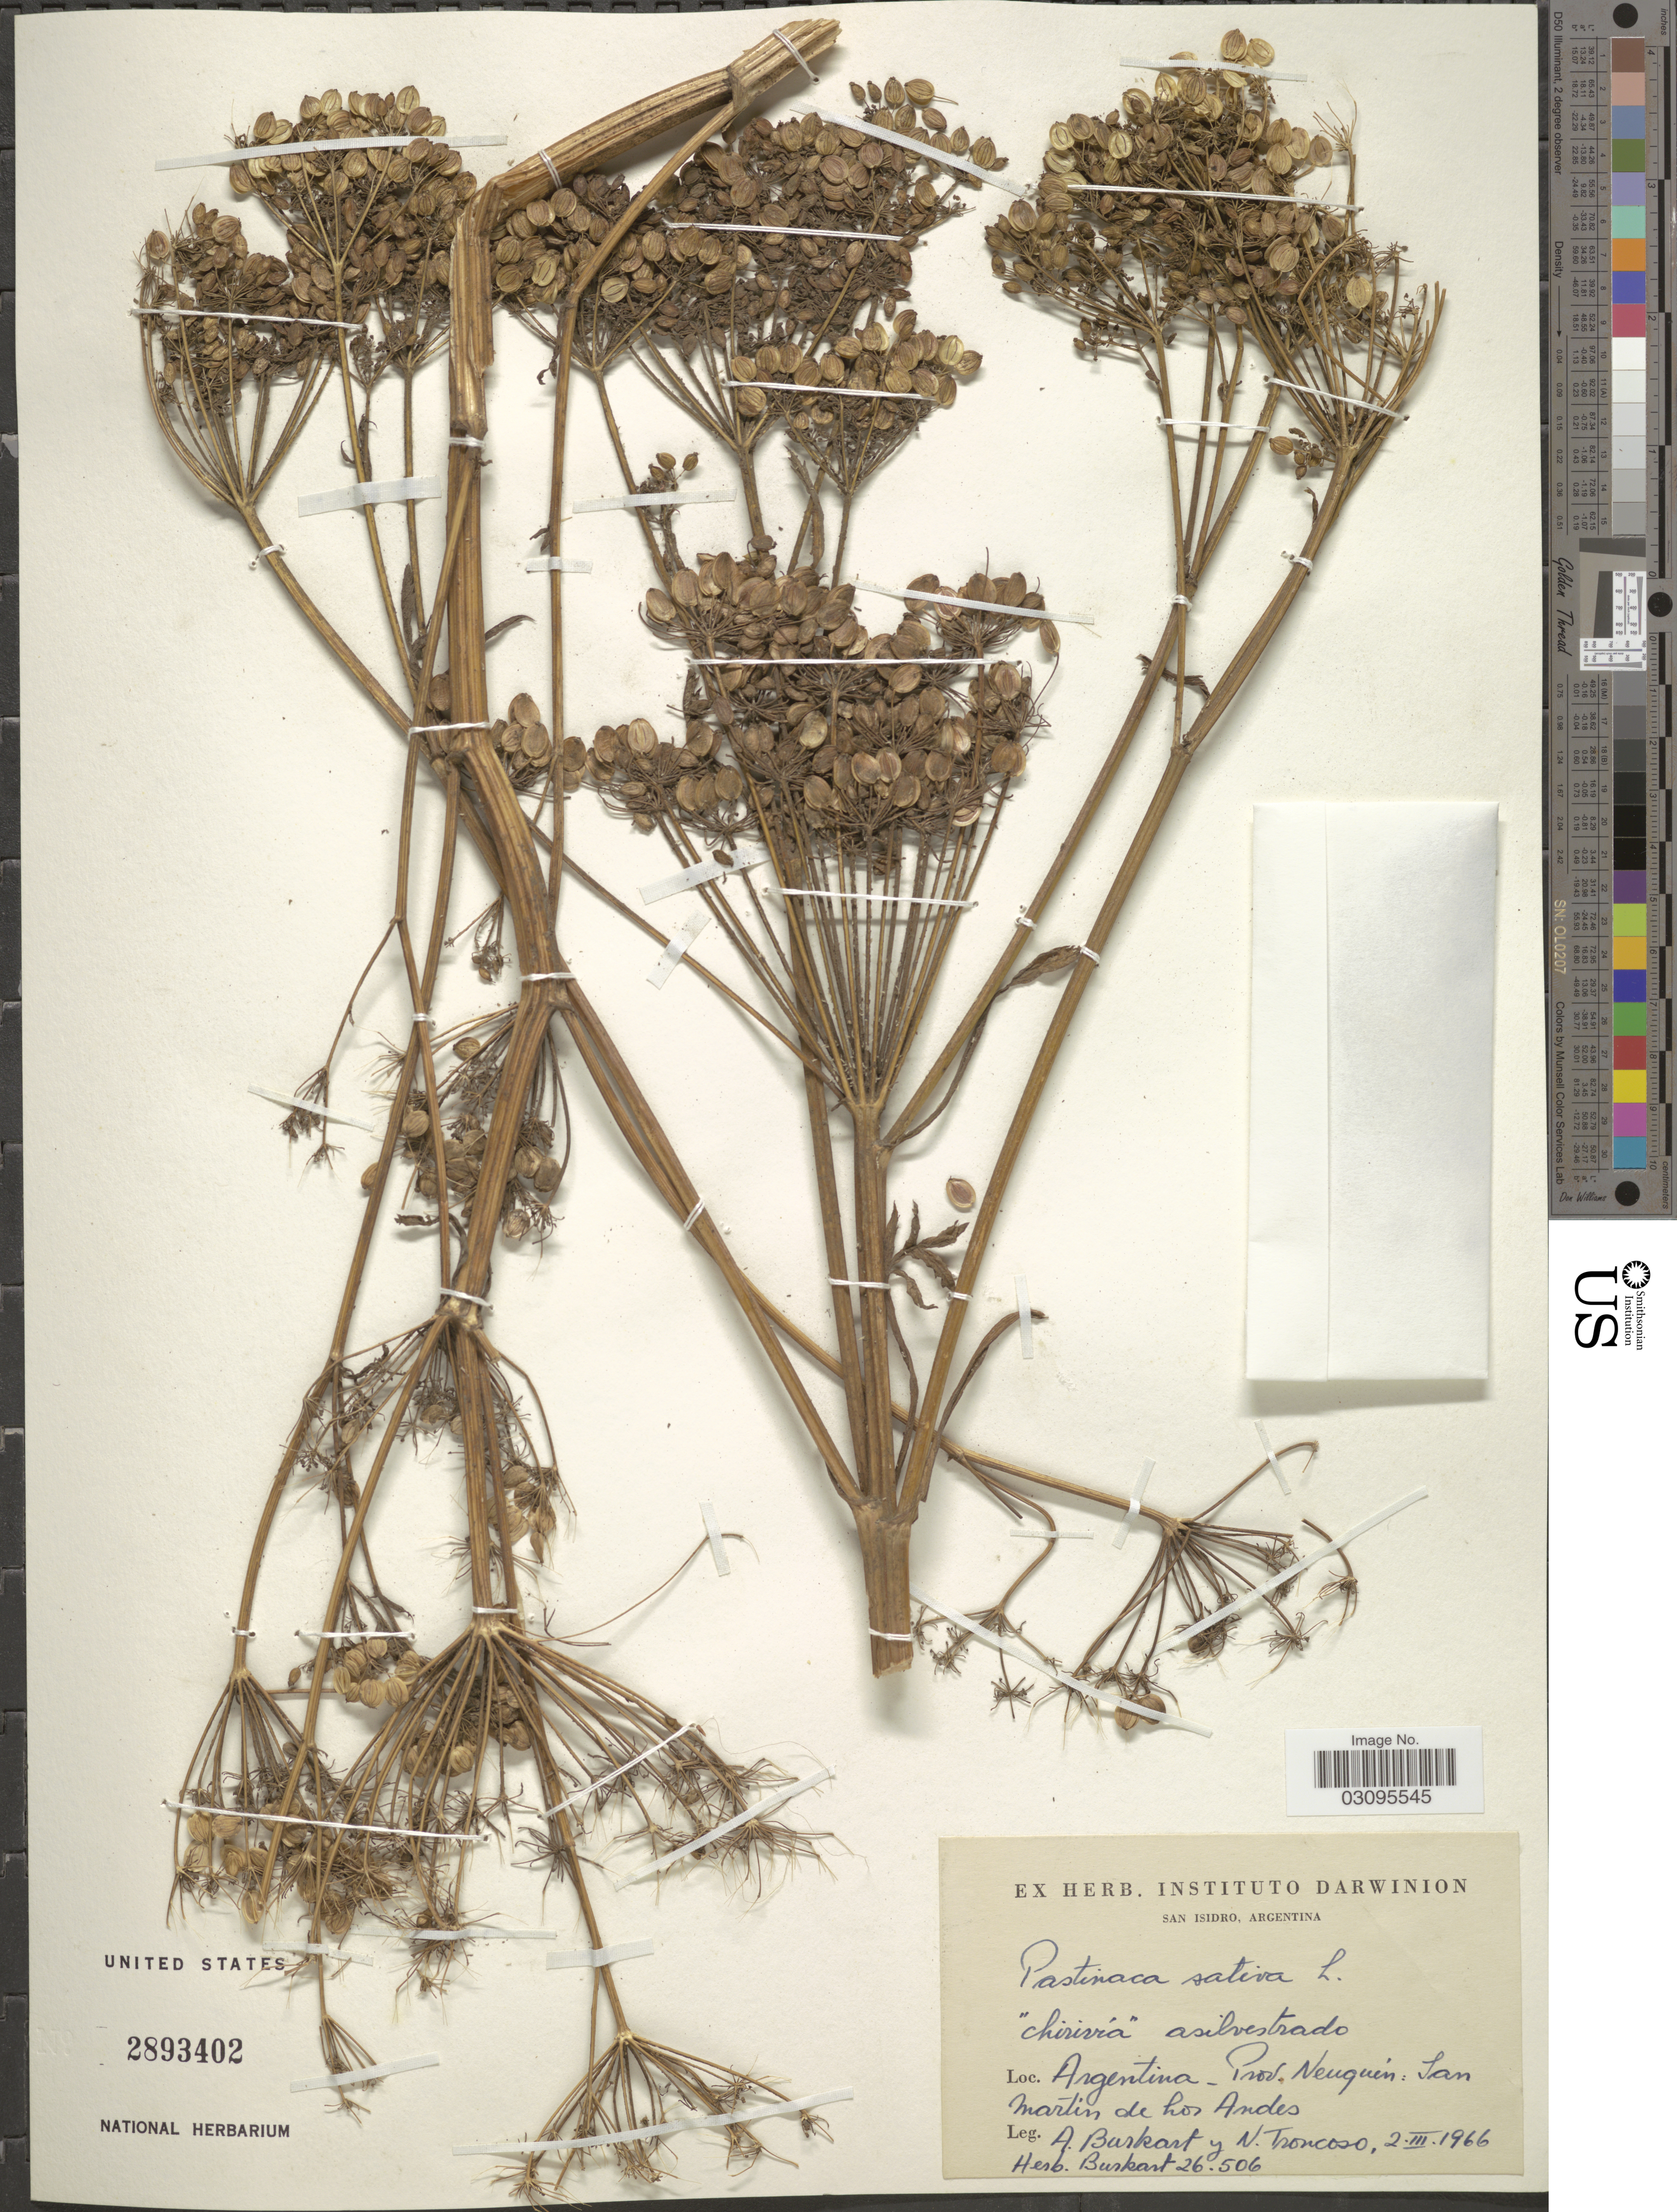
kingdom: Plantae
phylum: Tracheophyta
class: Magnoliopsida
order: Apiales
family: Apiaceae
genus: Pastinaca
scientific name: Pastinaca sativa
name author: L.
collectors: A. E. Burkart & N. Troncoso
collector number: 26506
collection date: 1966-03-02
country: Argentina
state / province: Neuquen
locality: Prov. Neuquin: San Martin de Los Andes.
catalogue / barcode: US 2893402